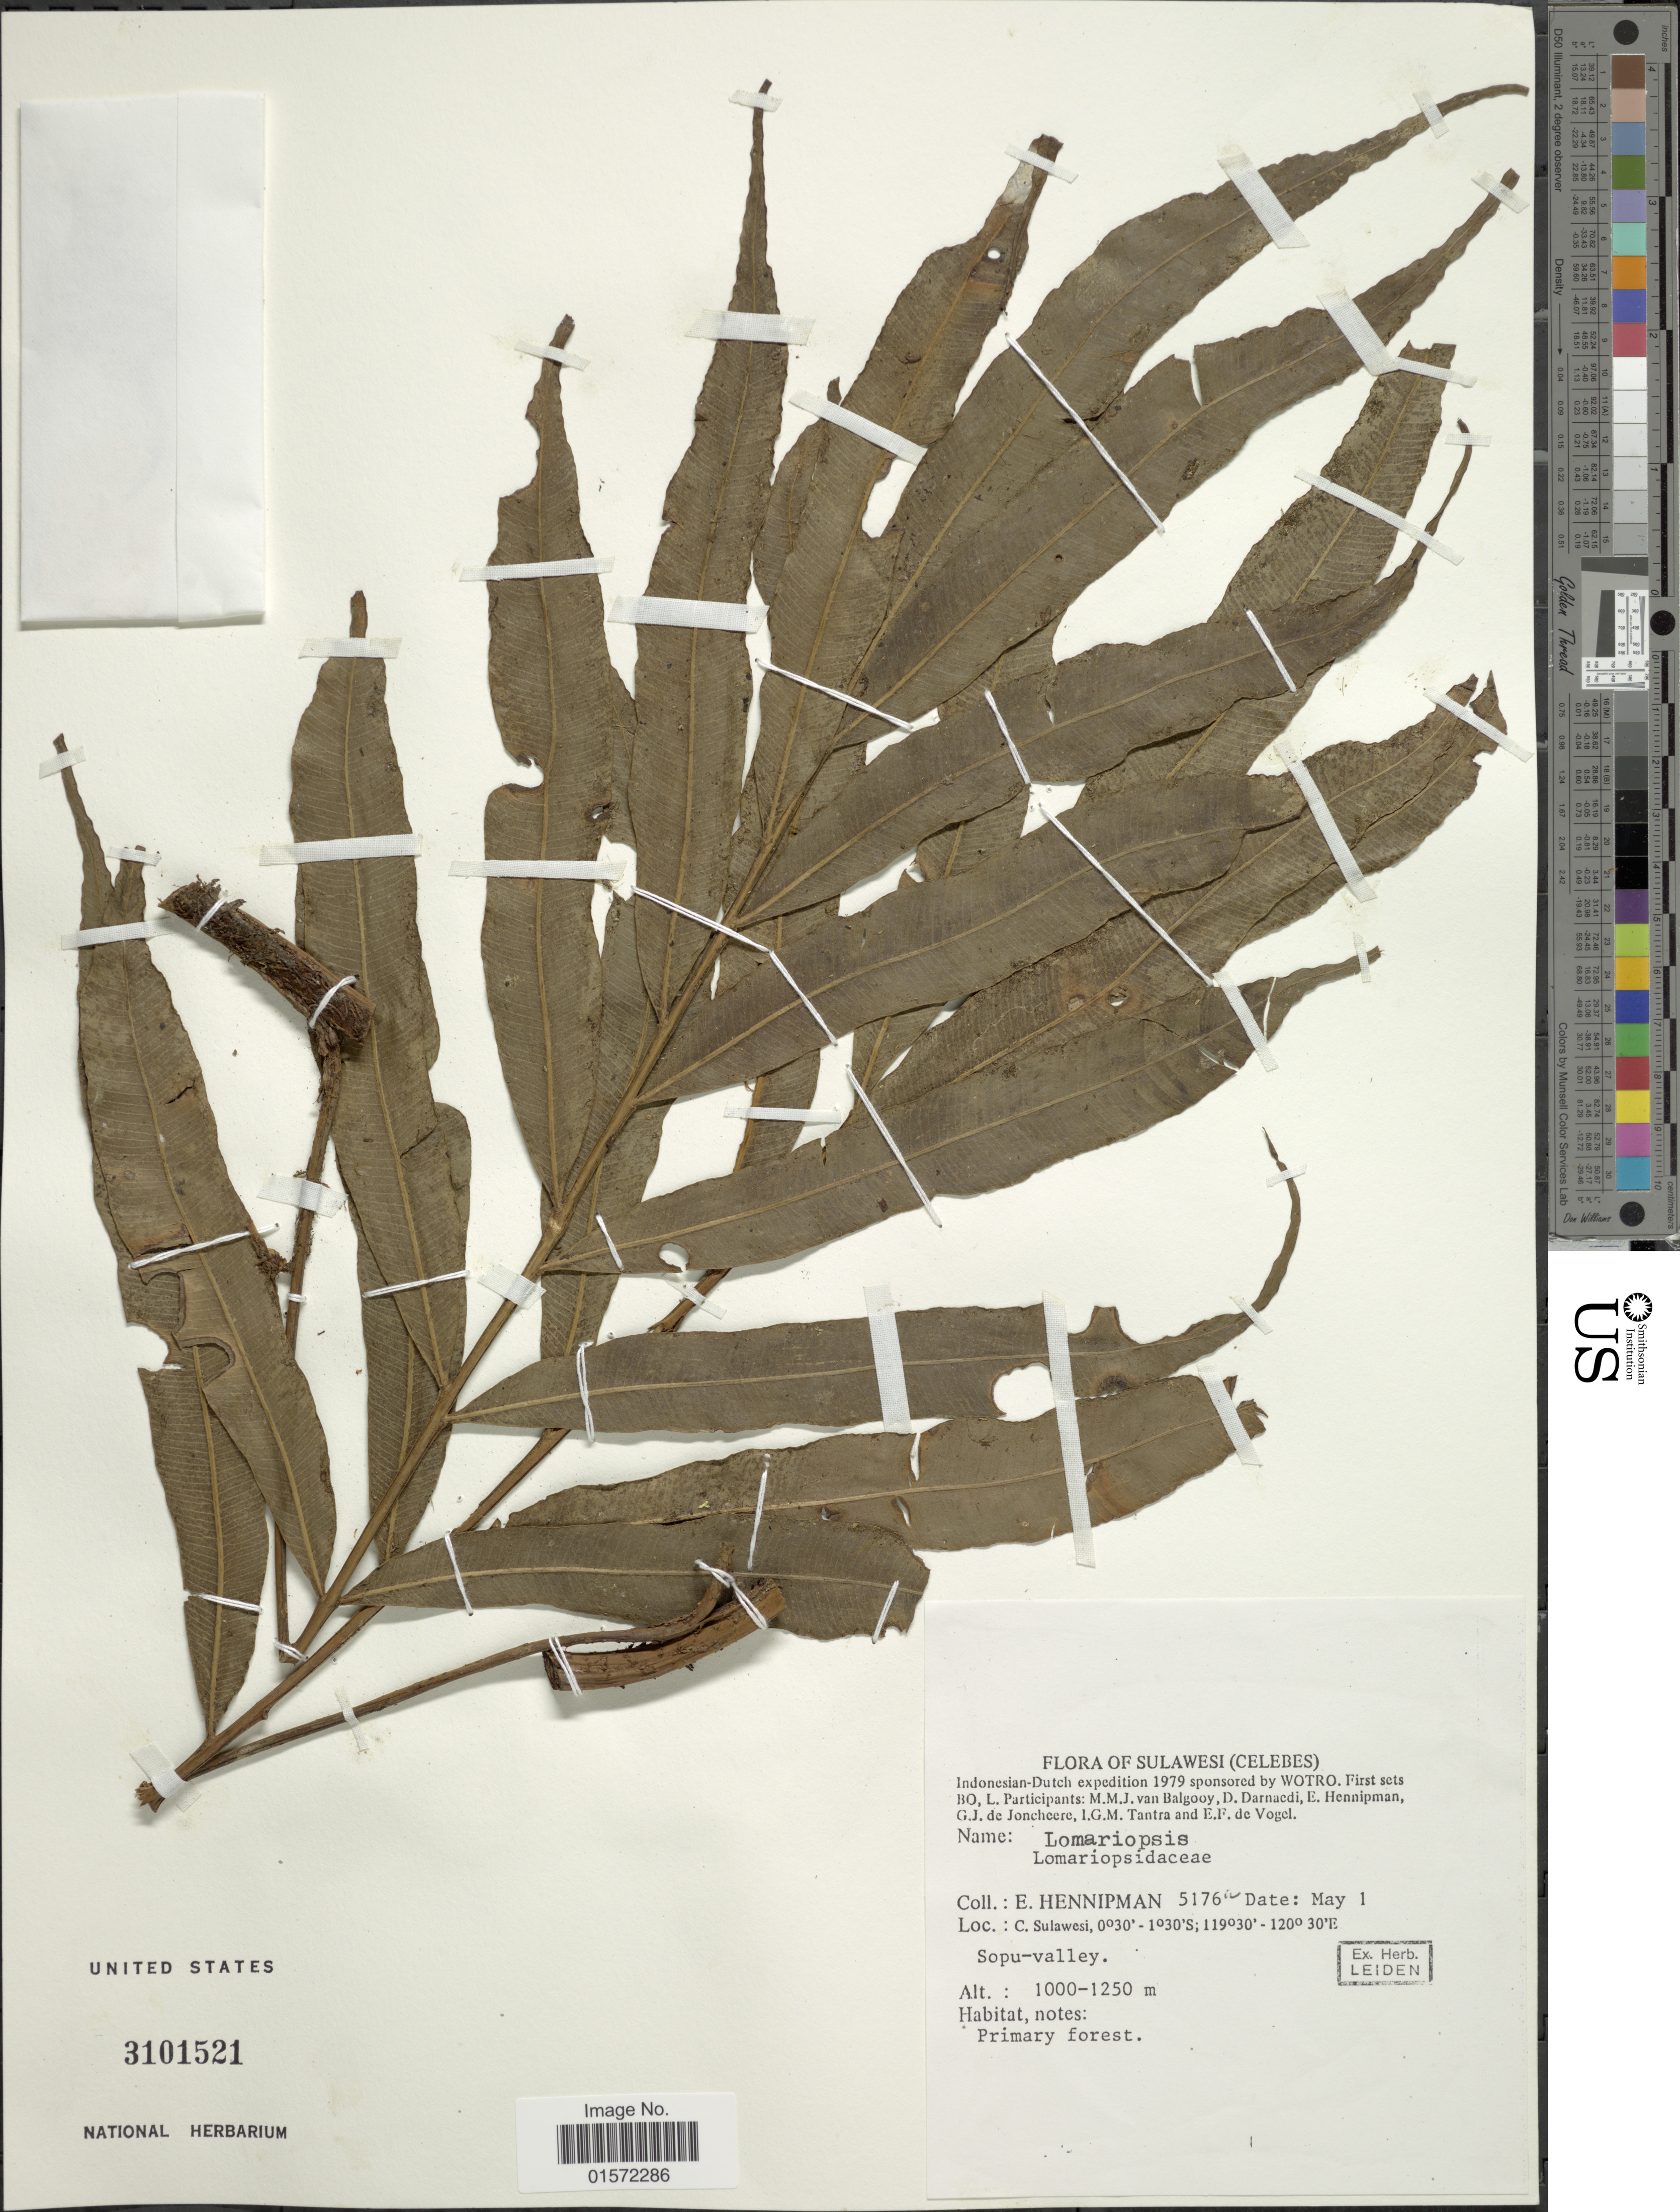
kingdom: Plantae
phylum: Tracheophyta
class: Polypodiopsida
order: Polypodiales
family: Lomariopsidaceae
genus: Lomariopsis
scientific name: Lomariopsis sp.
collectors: E. Hennipman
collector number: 5176a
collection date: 1979-05-01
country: Indonesia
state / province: Sulawesi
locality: (Celebes), C. Sulawesi, Sopu-valley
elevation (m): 1000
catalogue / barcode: US 3101521